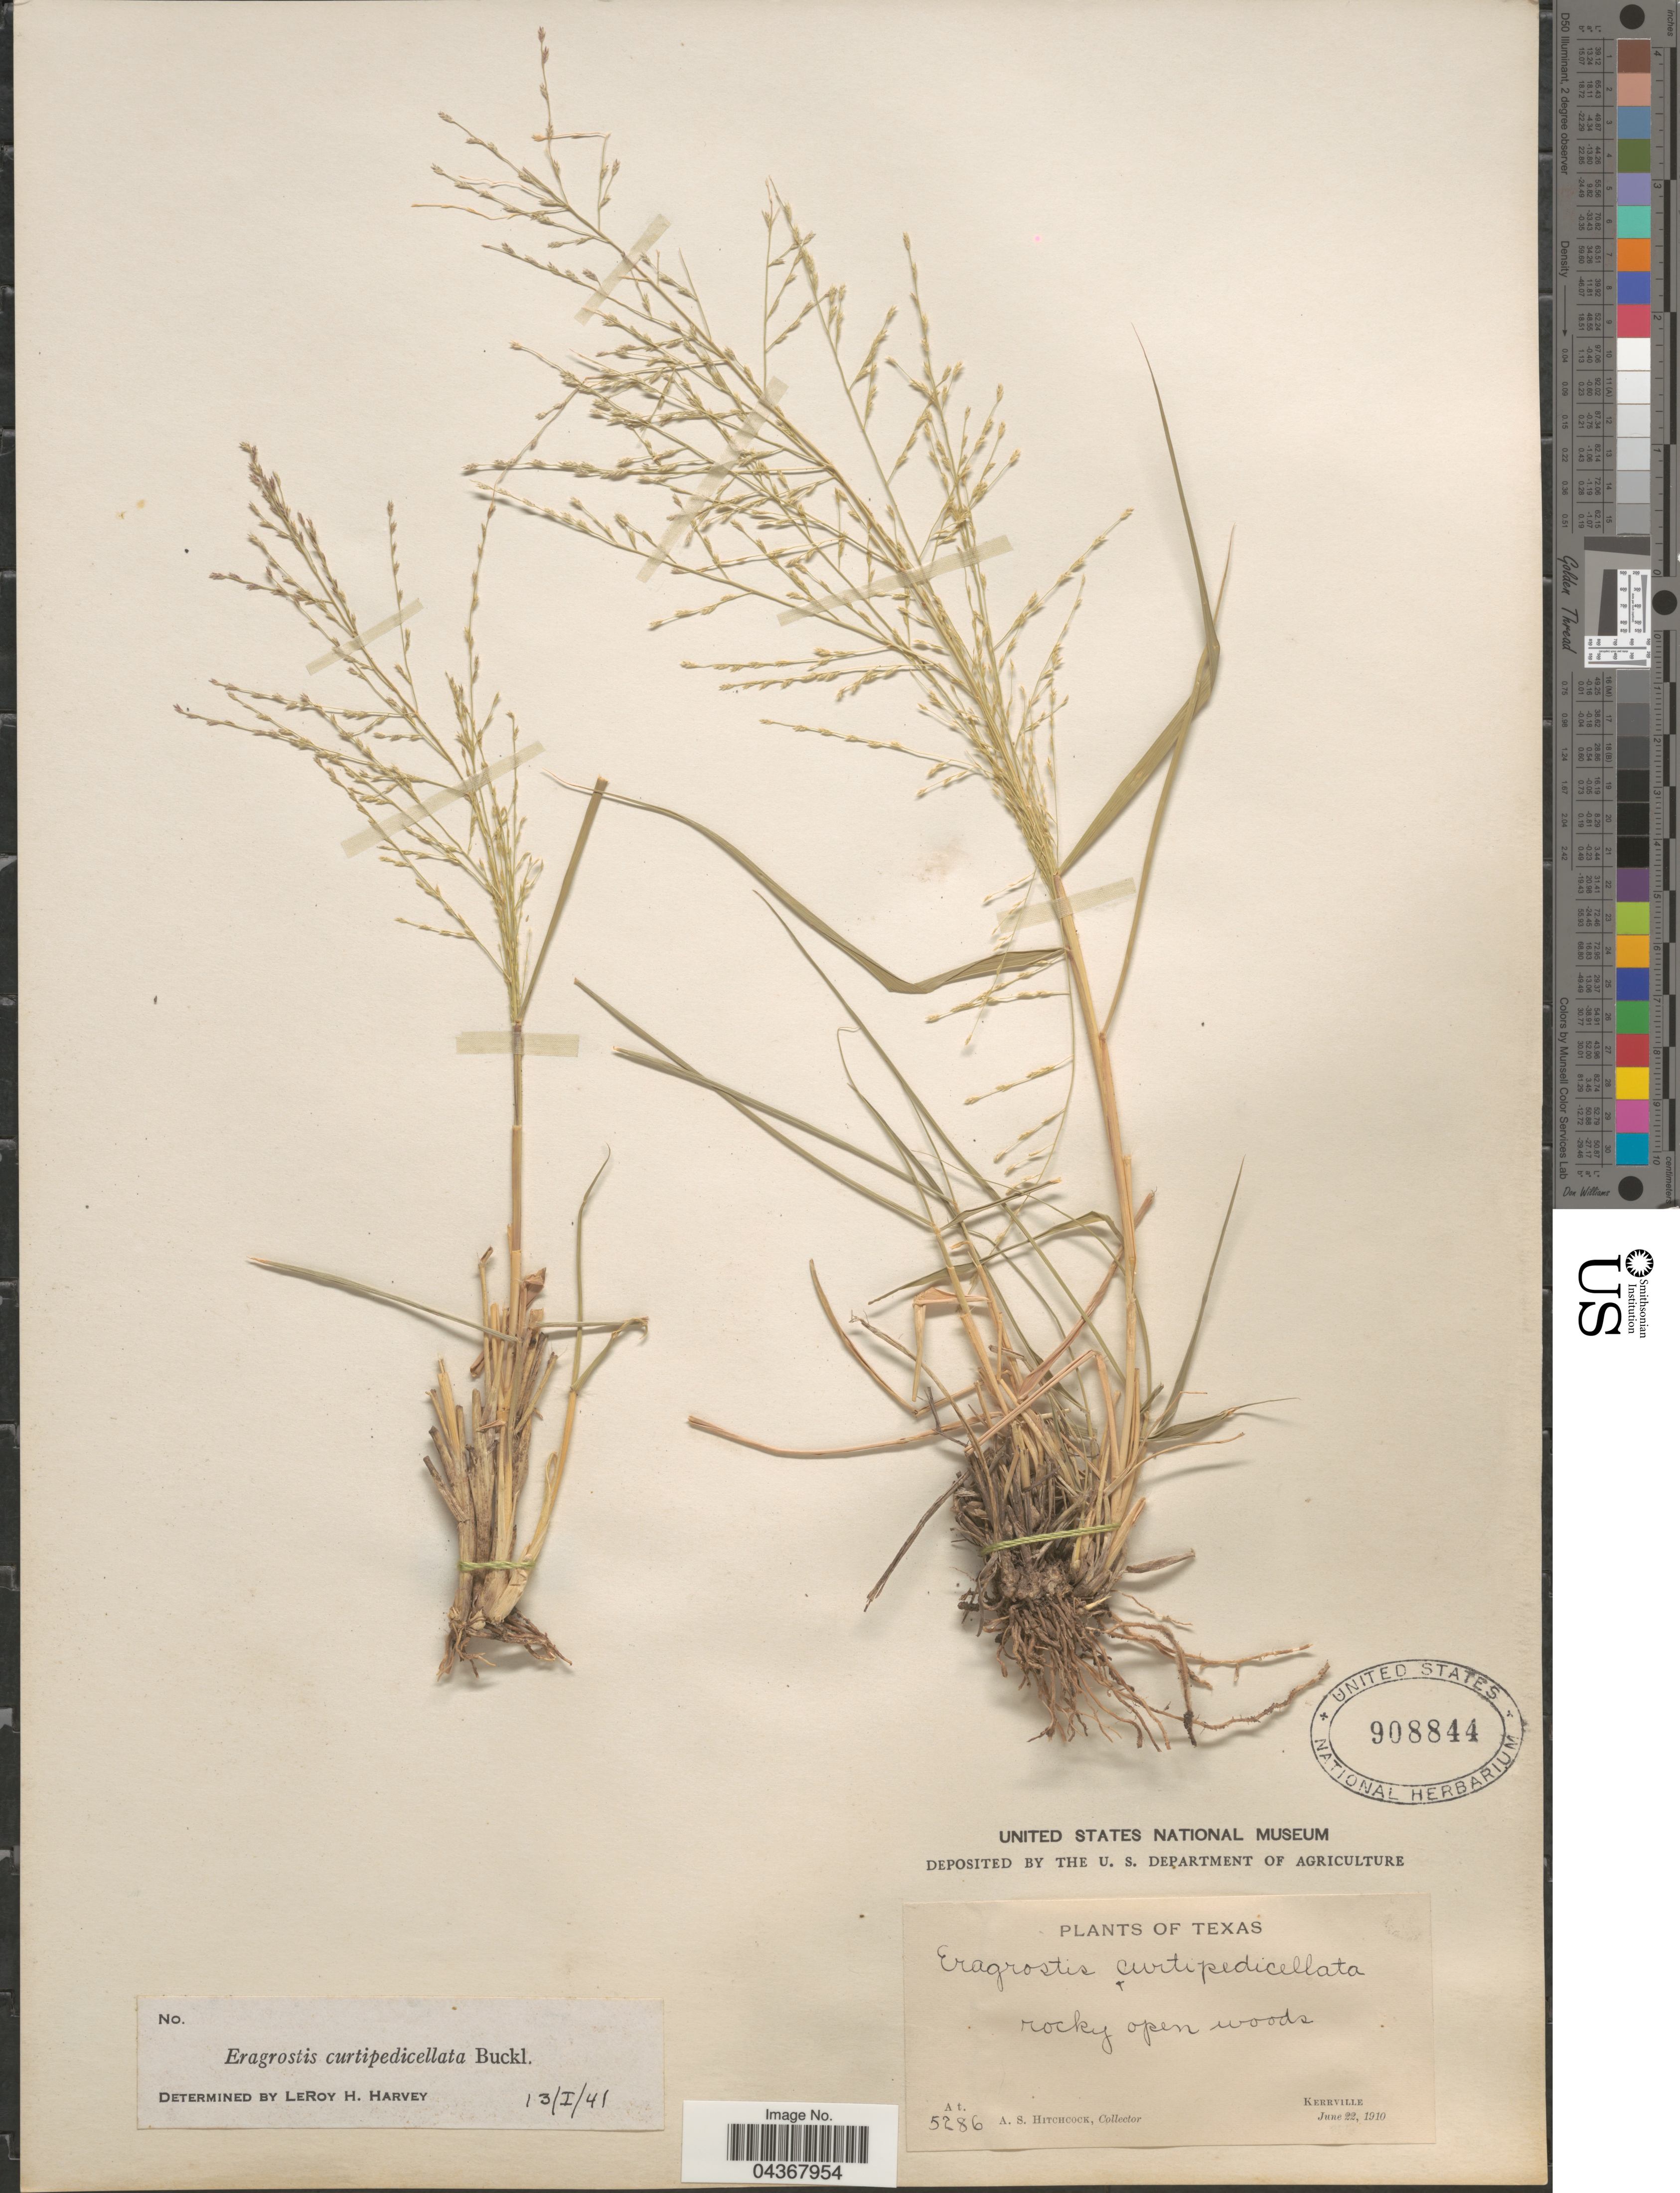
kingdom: Plantae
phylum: Tracheophyta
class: Liliopsida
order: Poales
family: Poaceae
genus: Eragrostis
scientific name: Eragrostis curtipedicellata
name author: Buckley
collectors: A. S. Hitchcock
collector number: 5286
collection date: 1910-06-22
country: United States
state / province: Texas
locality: Kerrville.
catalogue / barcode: US 908844